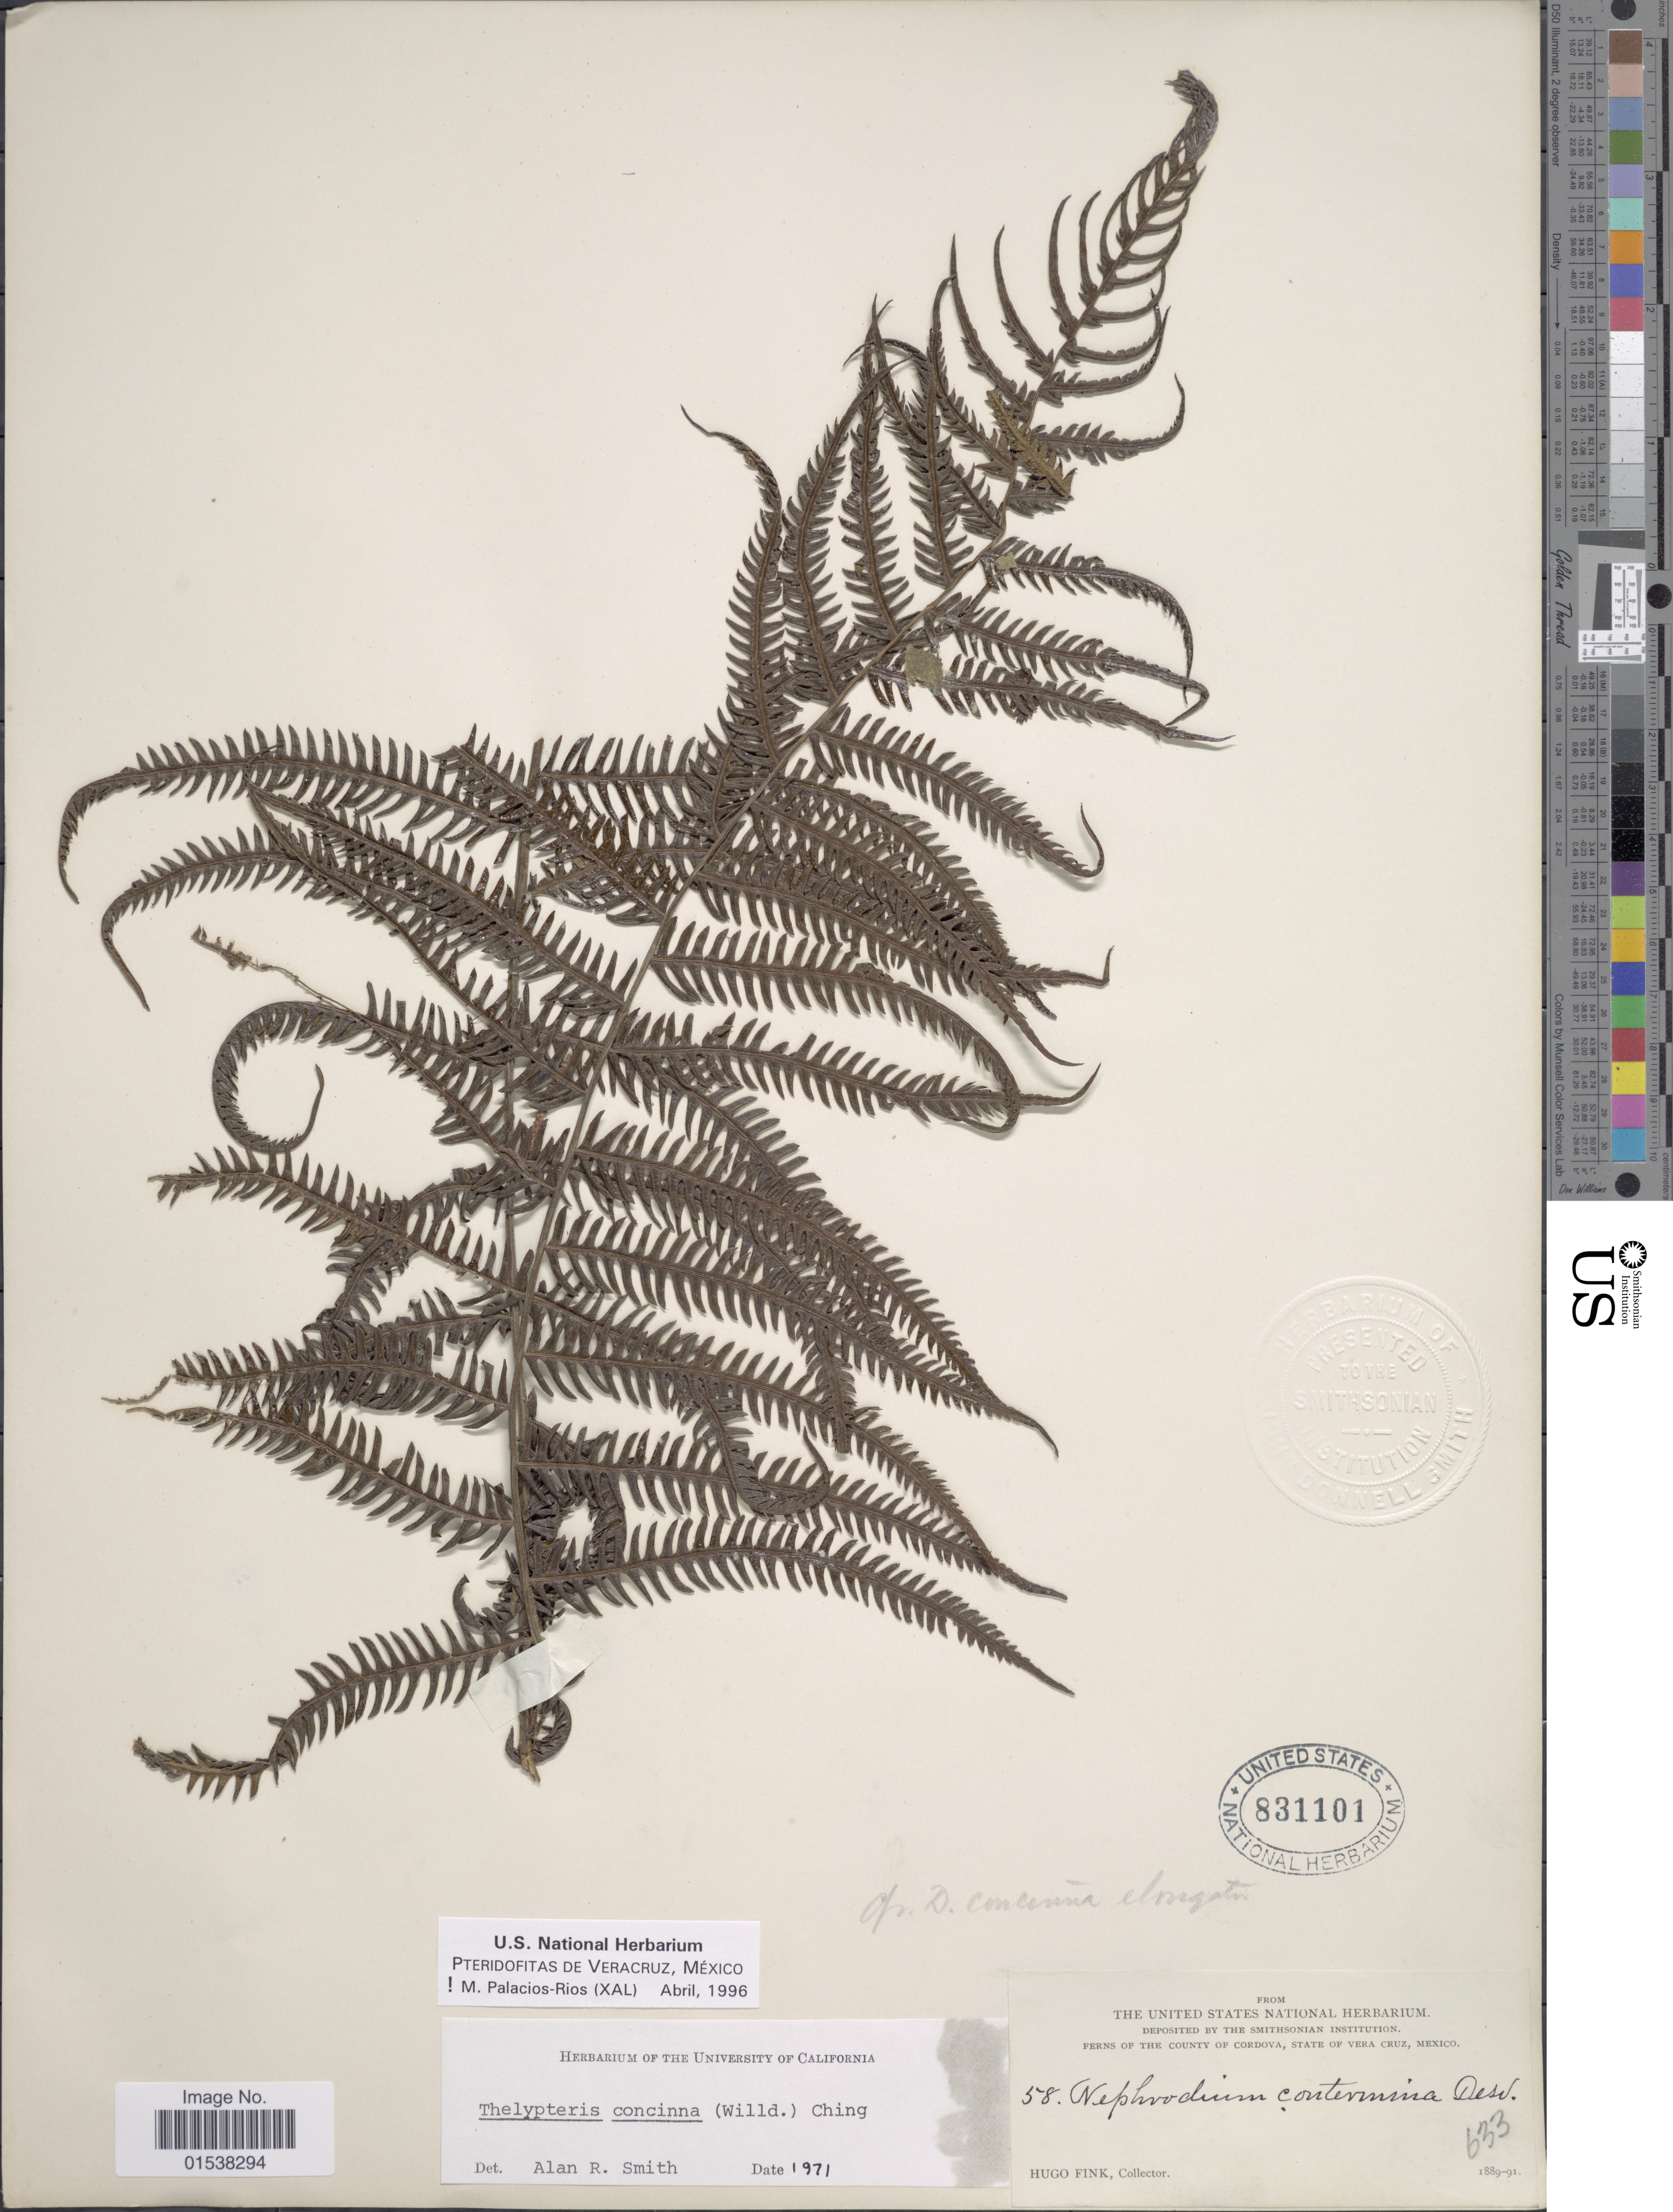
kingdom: Plantae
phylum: Tracheophyta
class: Polypodiopsida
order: Polypodiales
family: Thelypteridaceae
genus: Amauropelta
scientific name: Amauropelta concinna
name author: (Willd.) Pic. Serm.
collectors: H. Fink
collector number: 58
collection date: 1889/1891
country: Mexico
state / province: Veracruz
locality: County of Cordova, State of Vera Cruz, Mexico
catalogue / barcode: US 831101